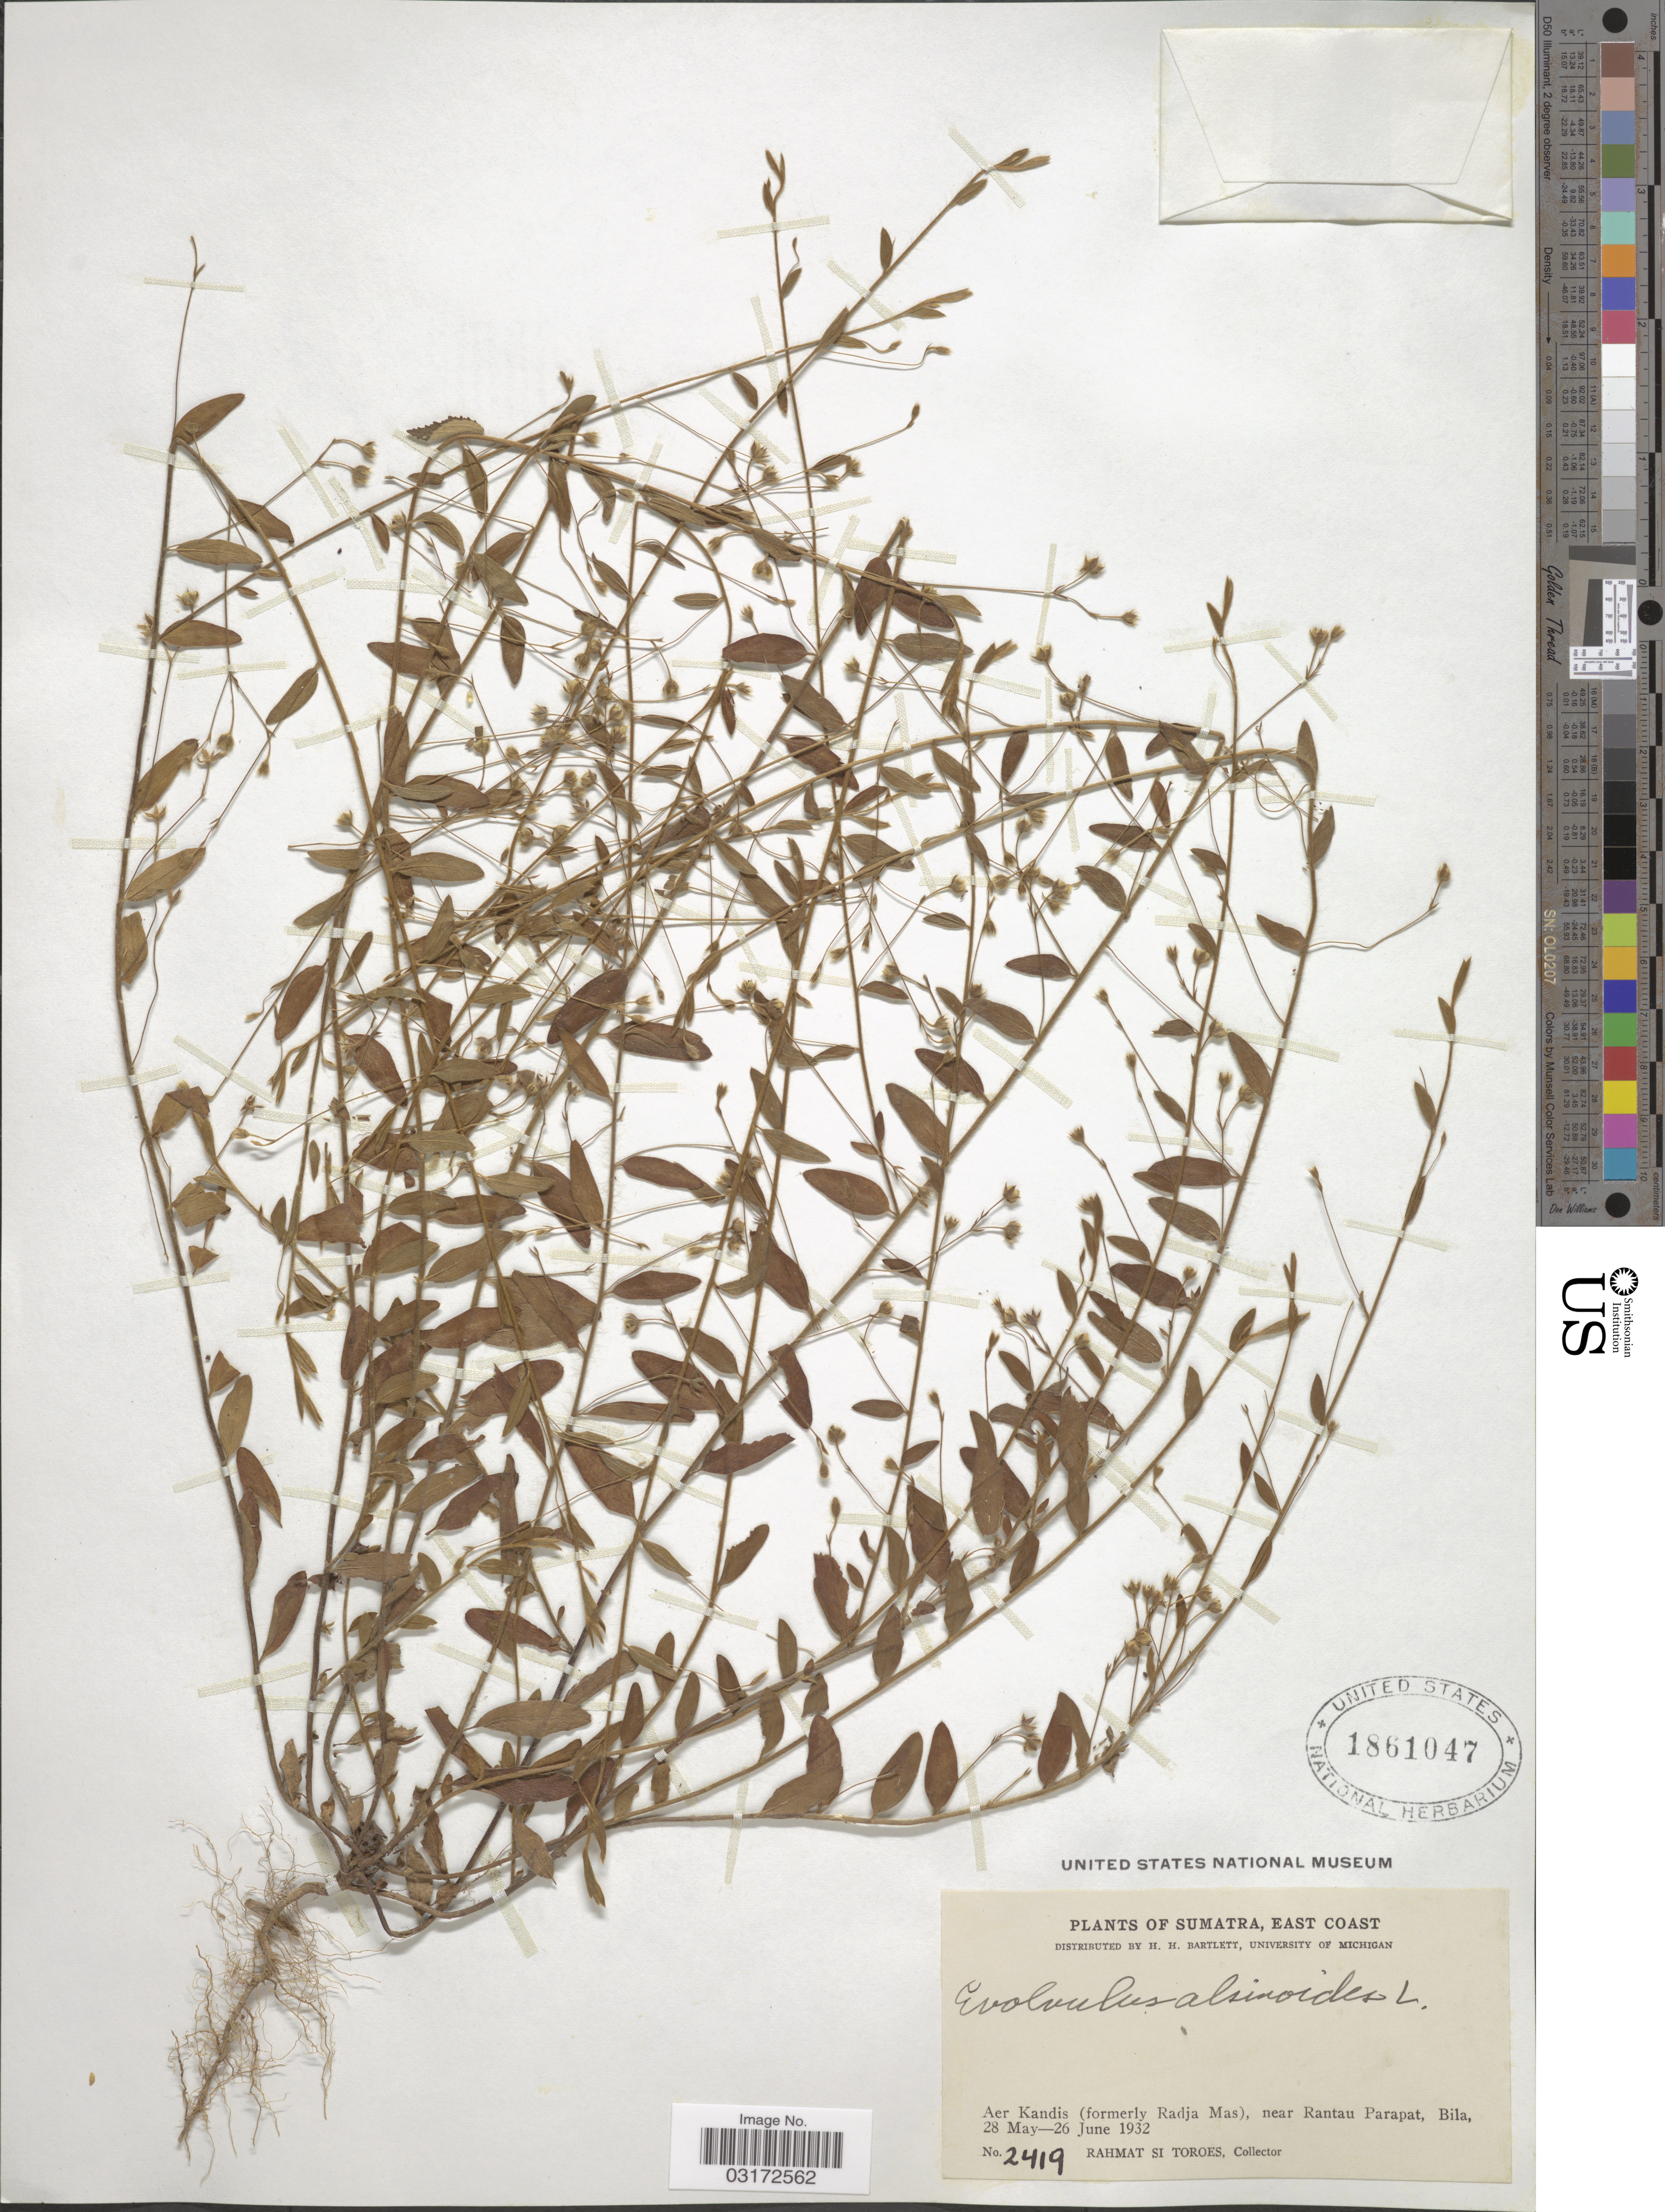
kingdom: Plantae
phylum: Tracheophyta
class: Magnoliopsida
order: Solanales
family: Convolvulaceae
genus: Evolvulus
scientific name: Evolvulus alsinoides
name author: (L.) L.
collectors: Rahmat Si Boeea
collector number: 2419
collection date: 1932-05-28/1932-06-26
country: Indonesia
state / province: Sumatra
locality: East Coast. Aer Kandis (formerly Radja Mas), near Rantau Parapat, Bila.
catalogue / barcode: US 1861047